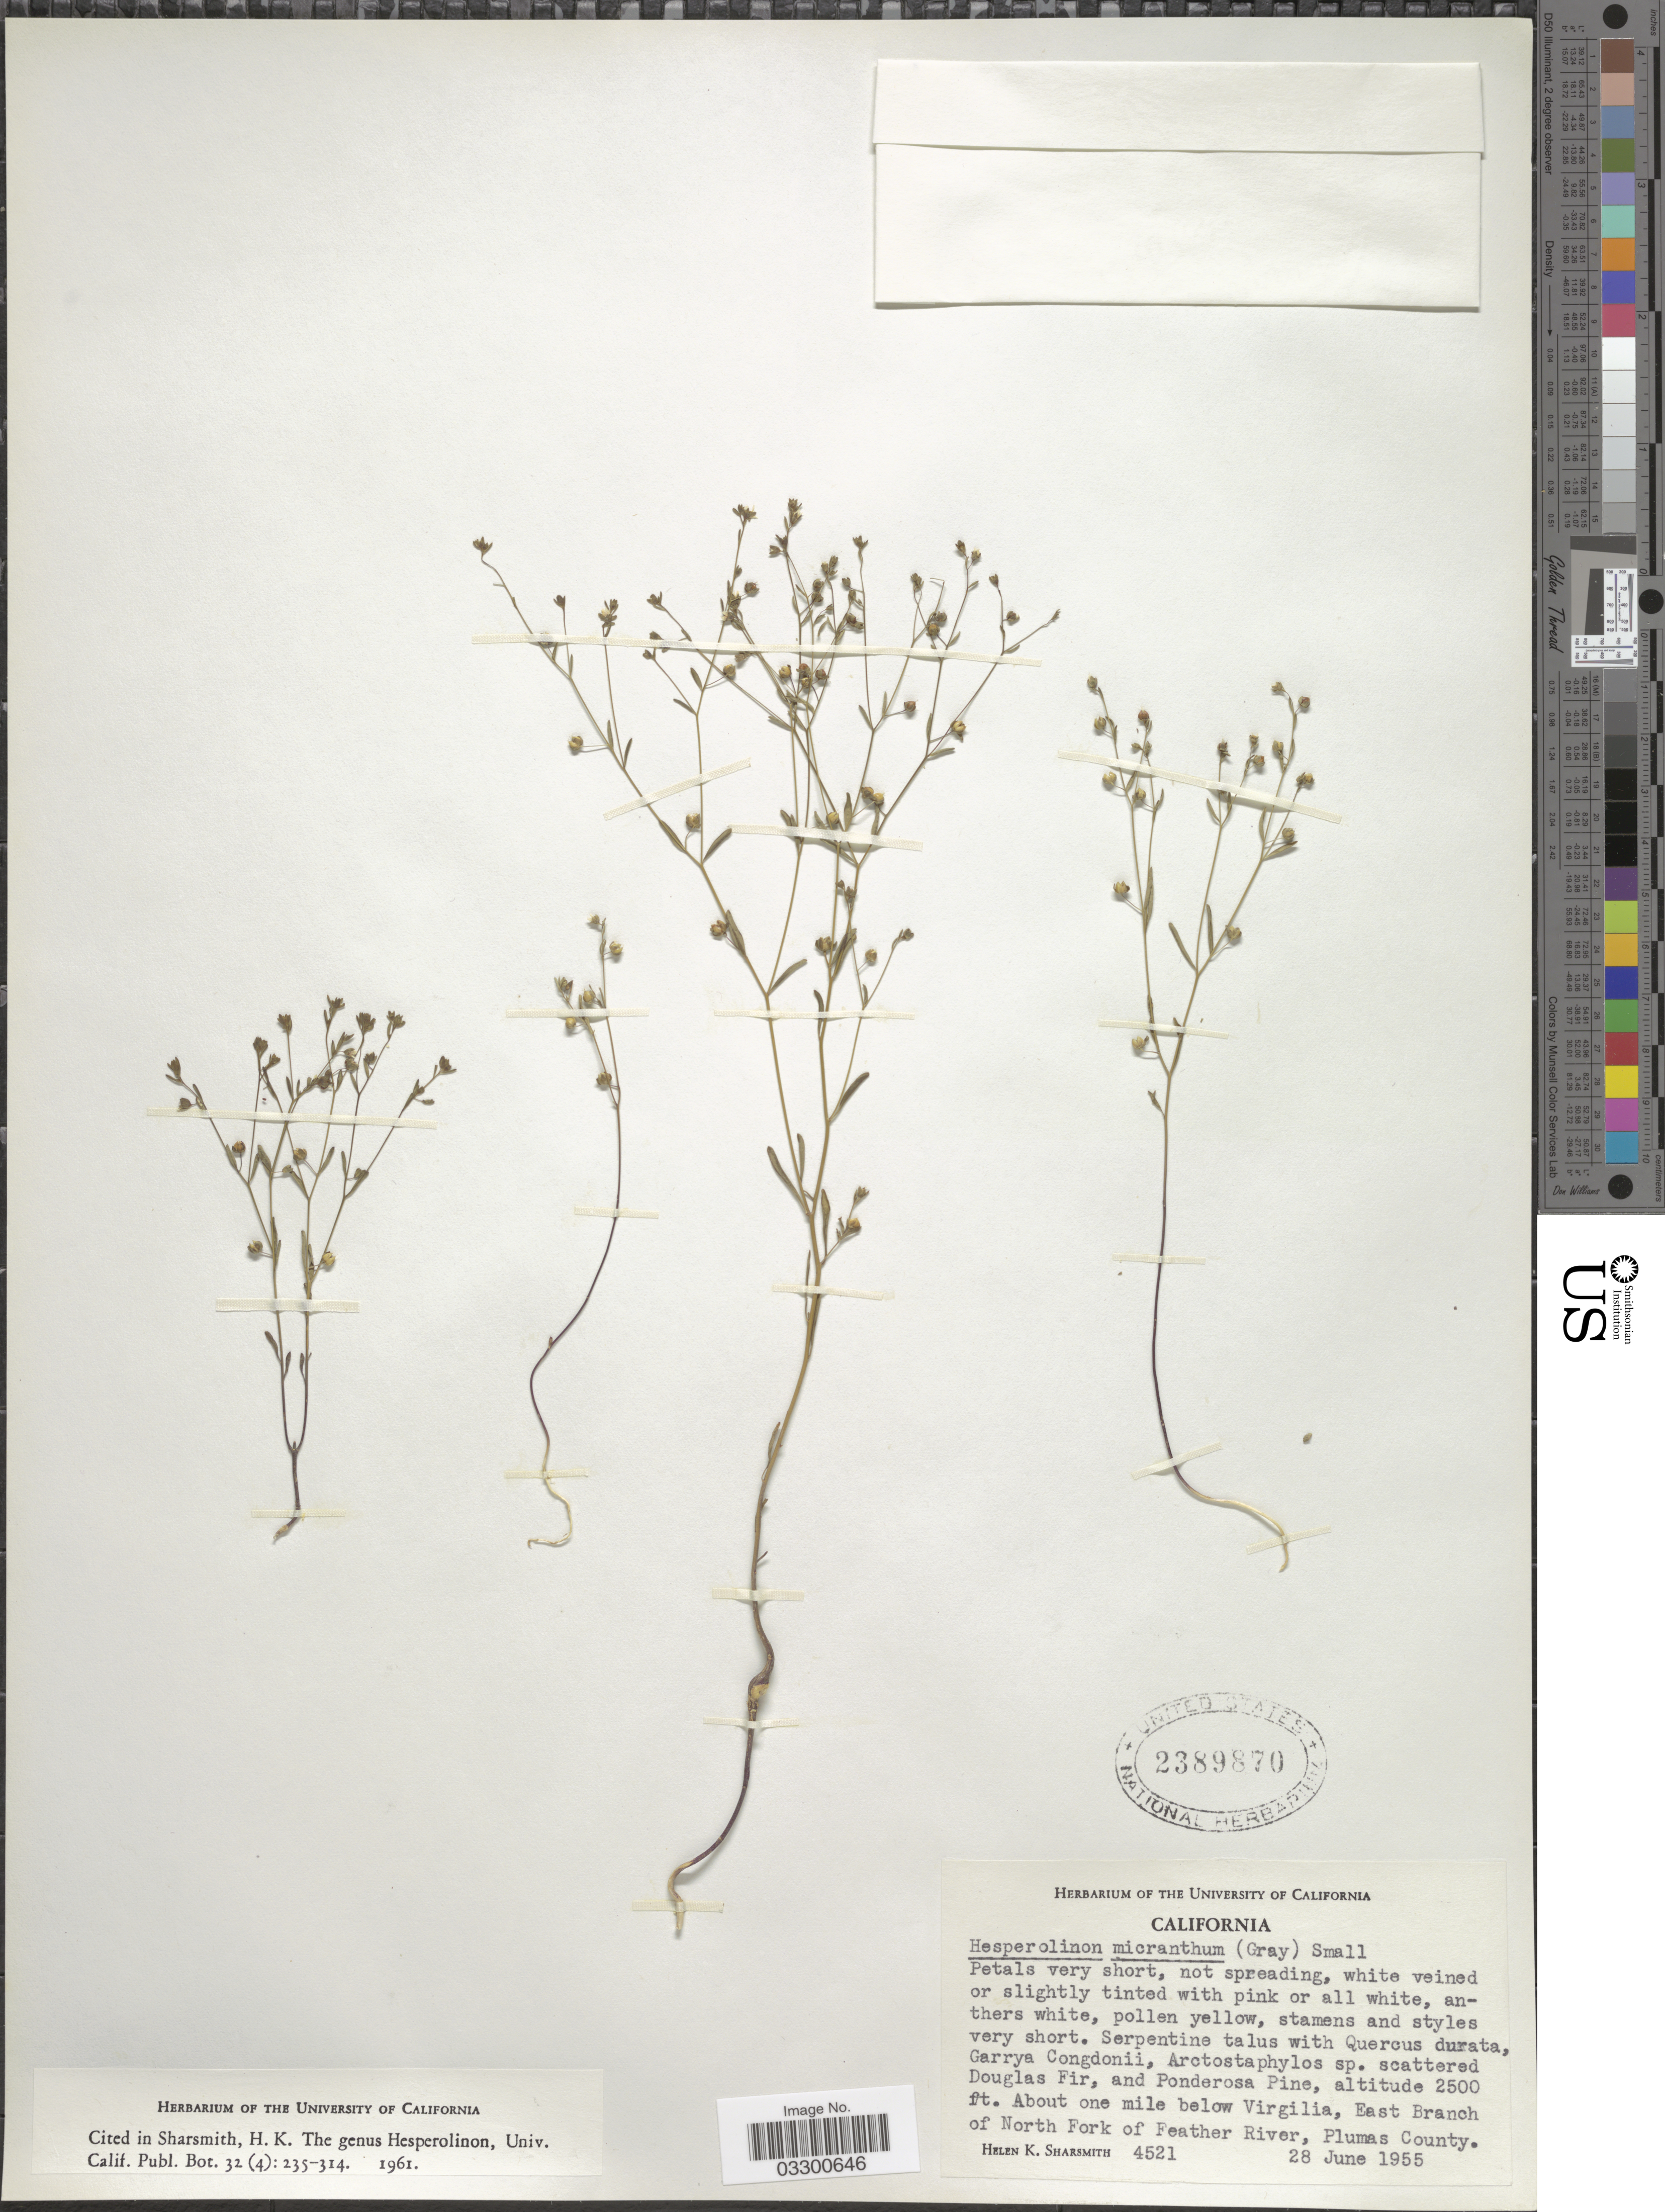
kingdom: Plantae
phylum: Tracheophyta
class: Magnoliopsida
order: Malpighiales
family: Linaceae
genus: Linum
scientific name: Linum micranthum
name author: A. Gray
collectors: H. Sharsmith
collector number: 4521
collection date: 1955-06-28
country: United States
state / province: California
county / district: Plumas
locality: About one mile below Virgilia, East Branch of North Fork of Feather River, Plumas County.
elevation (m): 762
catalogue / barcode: US 2389870